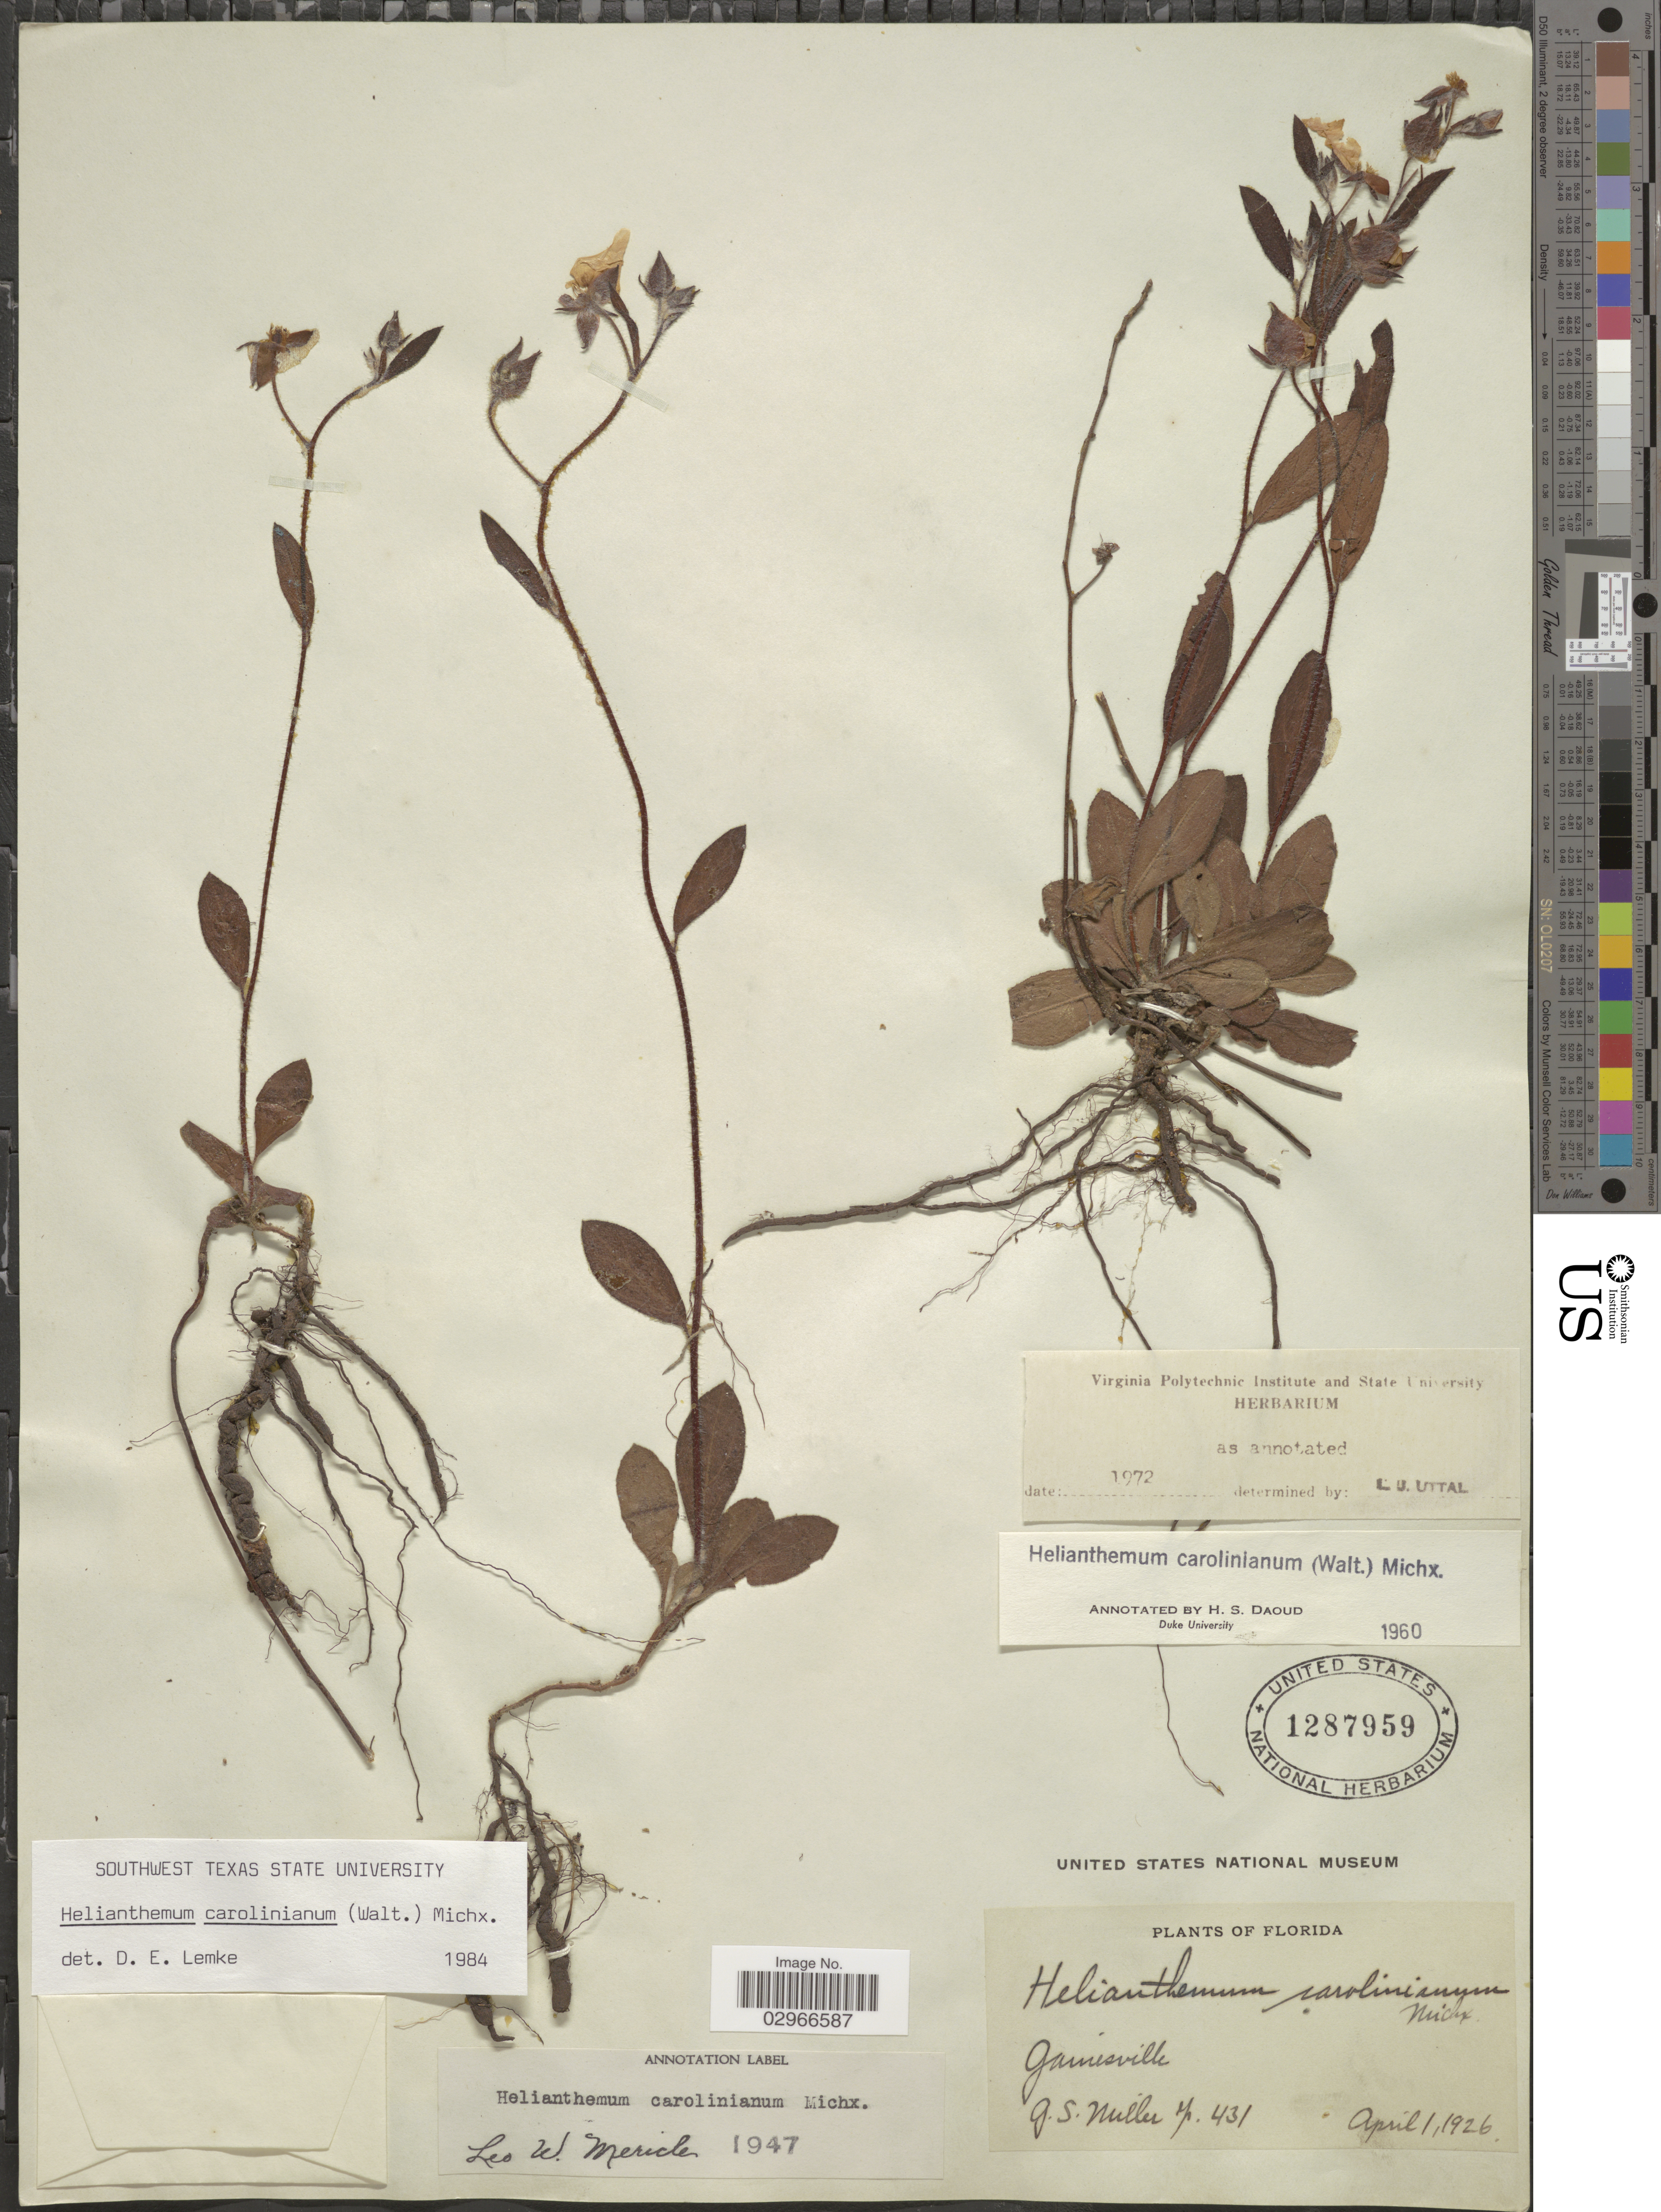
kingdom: Plantae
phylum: Tracheophyta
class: Magnoliopsida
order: Malvales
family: Cistaceae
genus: Helianthemum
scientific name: Helianthemum carolinianum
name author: (Walter) Michx.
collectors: G. S. Miller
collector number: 431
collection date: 1926-04-01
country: United States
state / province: Florida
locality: Gainesville.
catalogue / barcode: US 1287959